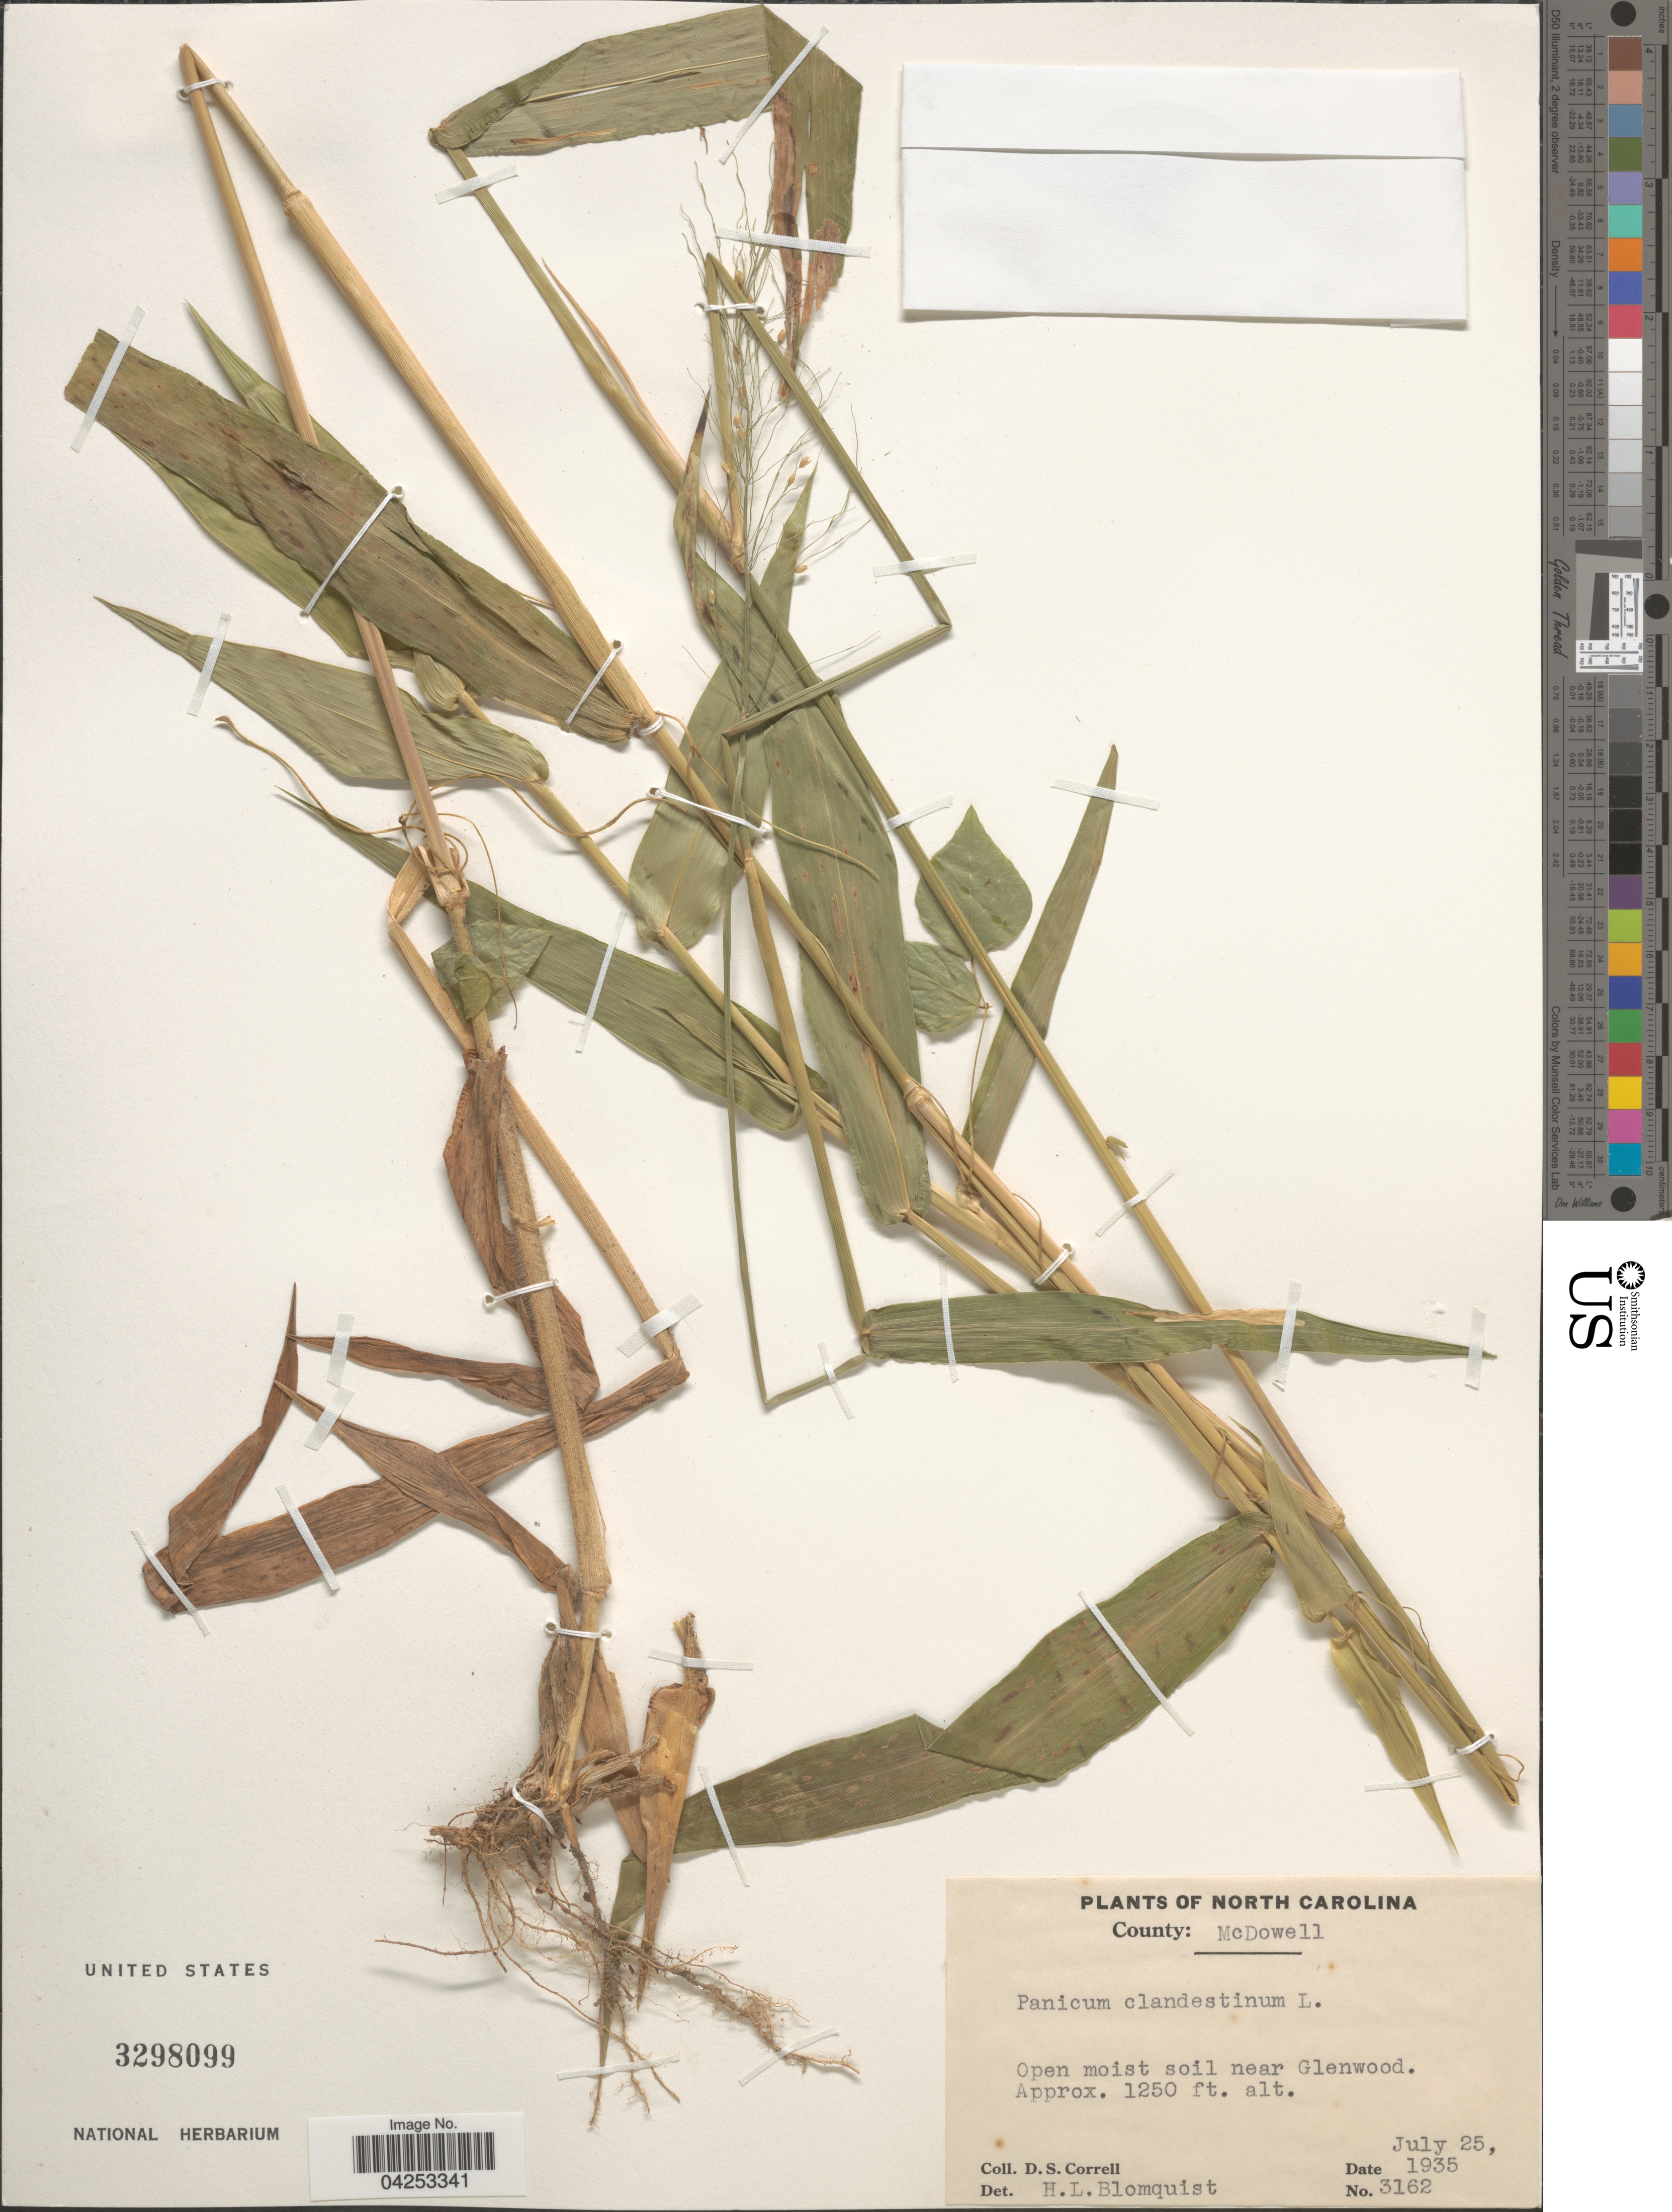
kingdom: Plantae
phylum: Tracheophyta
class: Liliopsida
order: Poales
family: Poaceae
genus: Dichanthelium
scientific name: Dichanthelium clandestinum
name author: (L.) Gould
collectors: D. S. Correll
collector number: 3162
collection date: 1935-07-25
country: United States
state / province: North Carolina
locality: County: McDowell. Open moist soil near Glenwood.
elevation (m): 381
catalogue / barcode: US 3298099